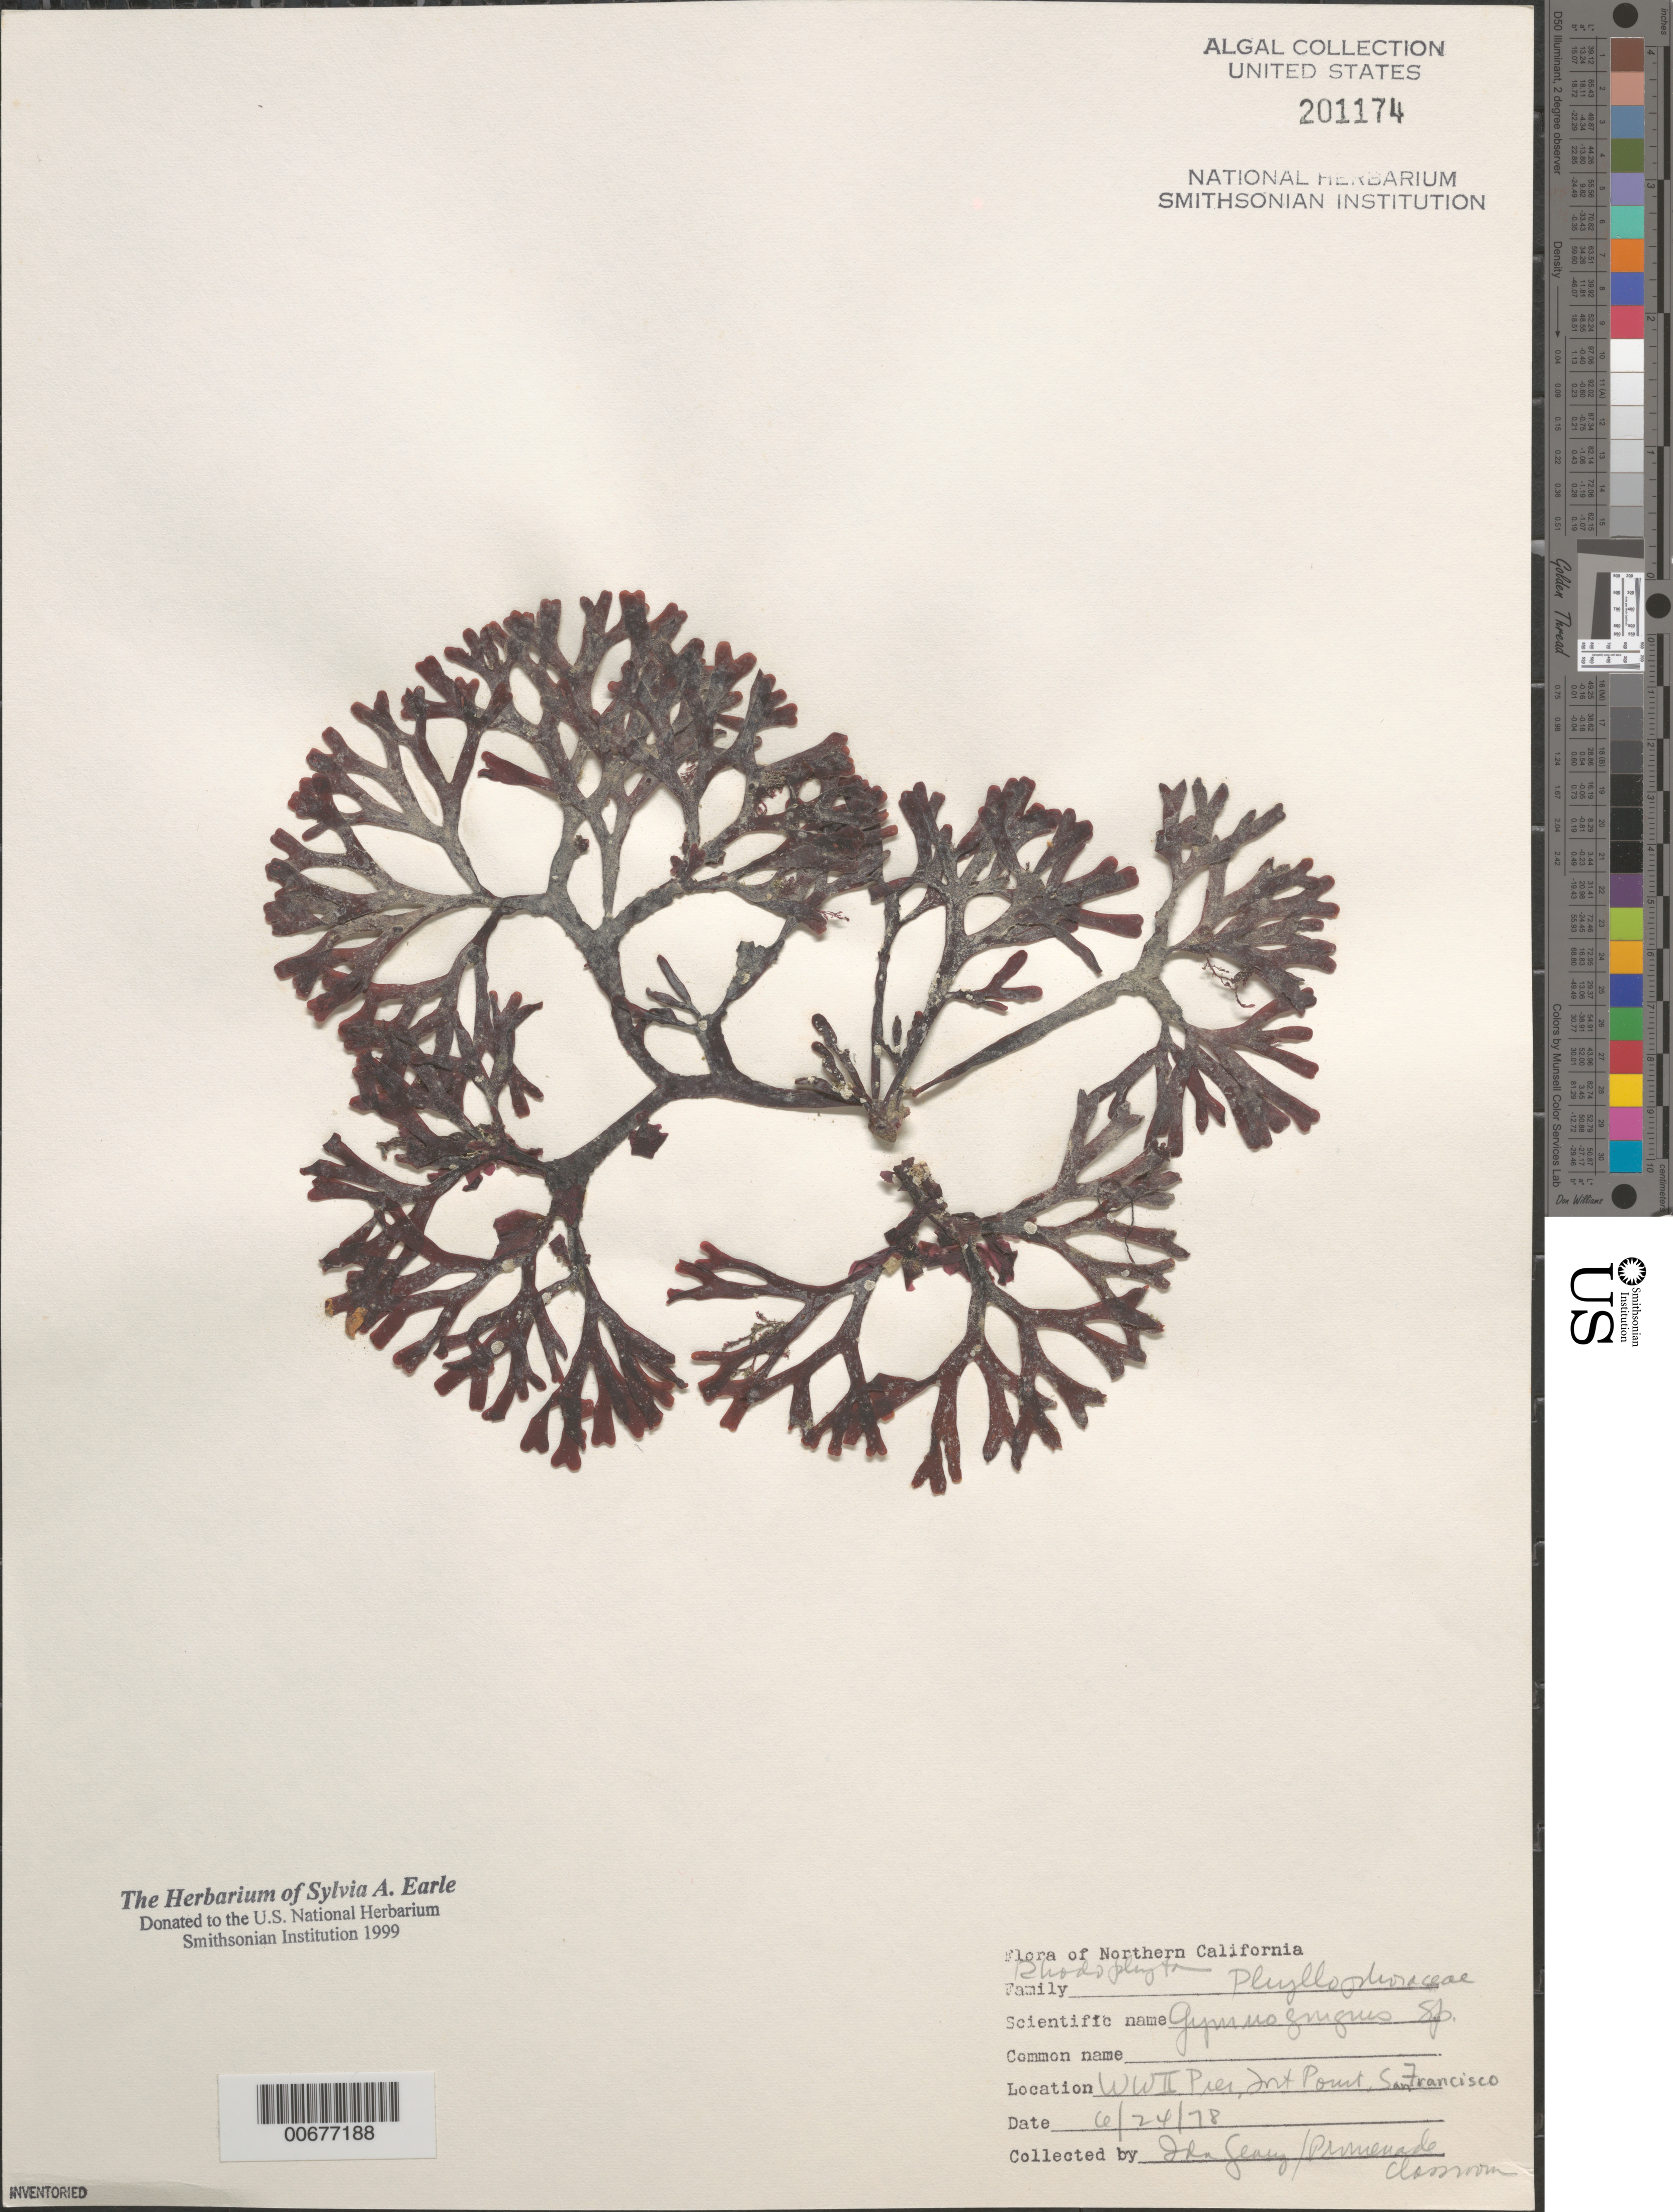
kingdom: Plantae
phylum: Rhodophyta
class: Florideophyceae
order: Gigartinales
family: Phyllophoraceae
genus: Gymnogongrus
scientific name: Gymnogongrus sp.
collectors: I. Geary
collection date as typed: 24 Jun 1978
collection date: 1978-06-24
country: United States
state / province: California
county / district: San Francisco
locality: San Francisco, Fort Point, World War II Pier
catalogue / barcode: US 201174